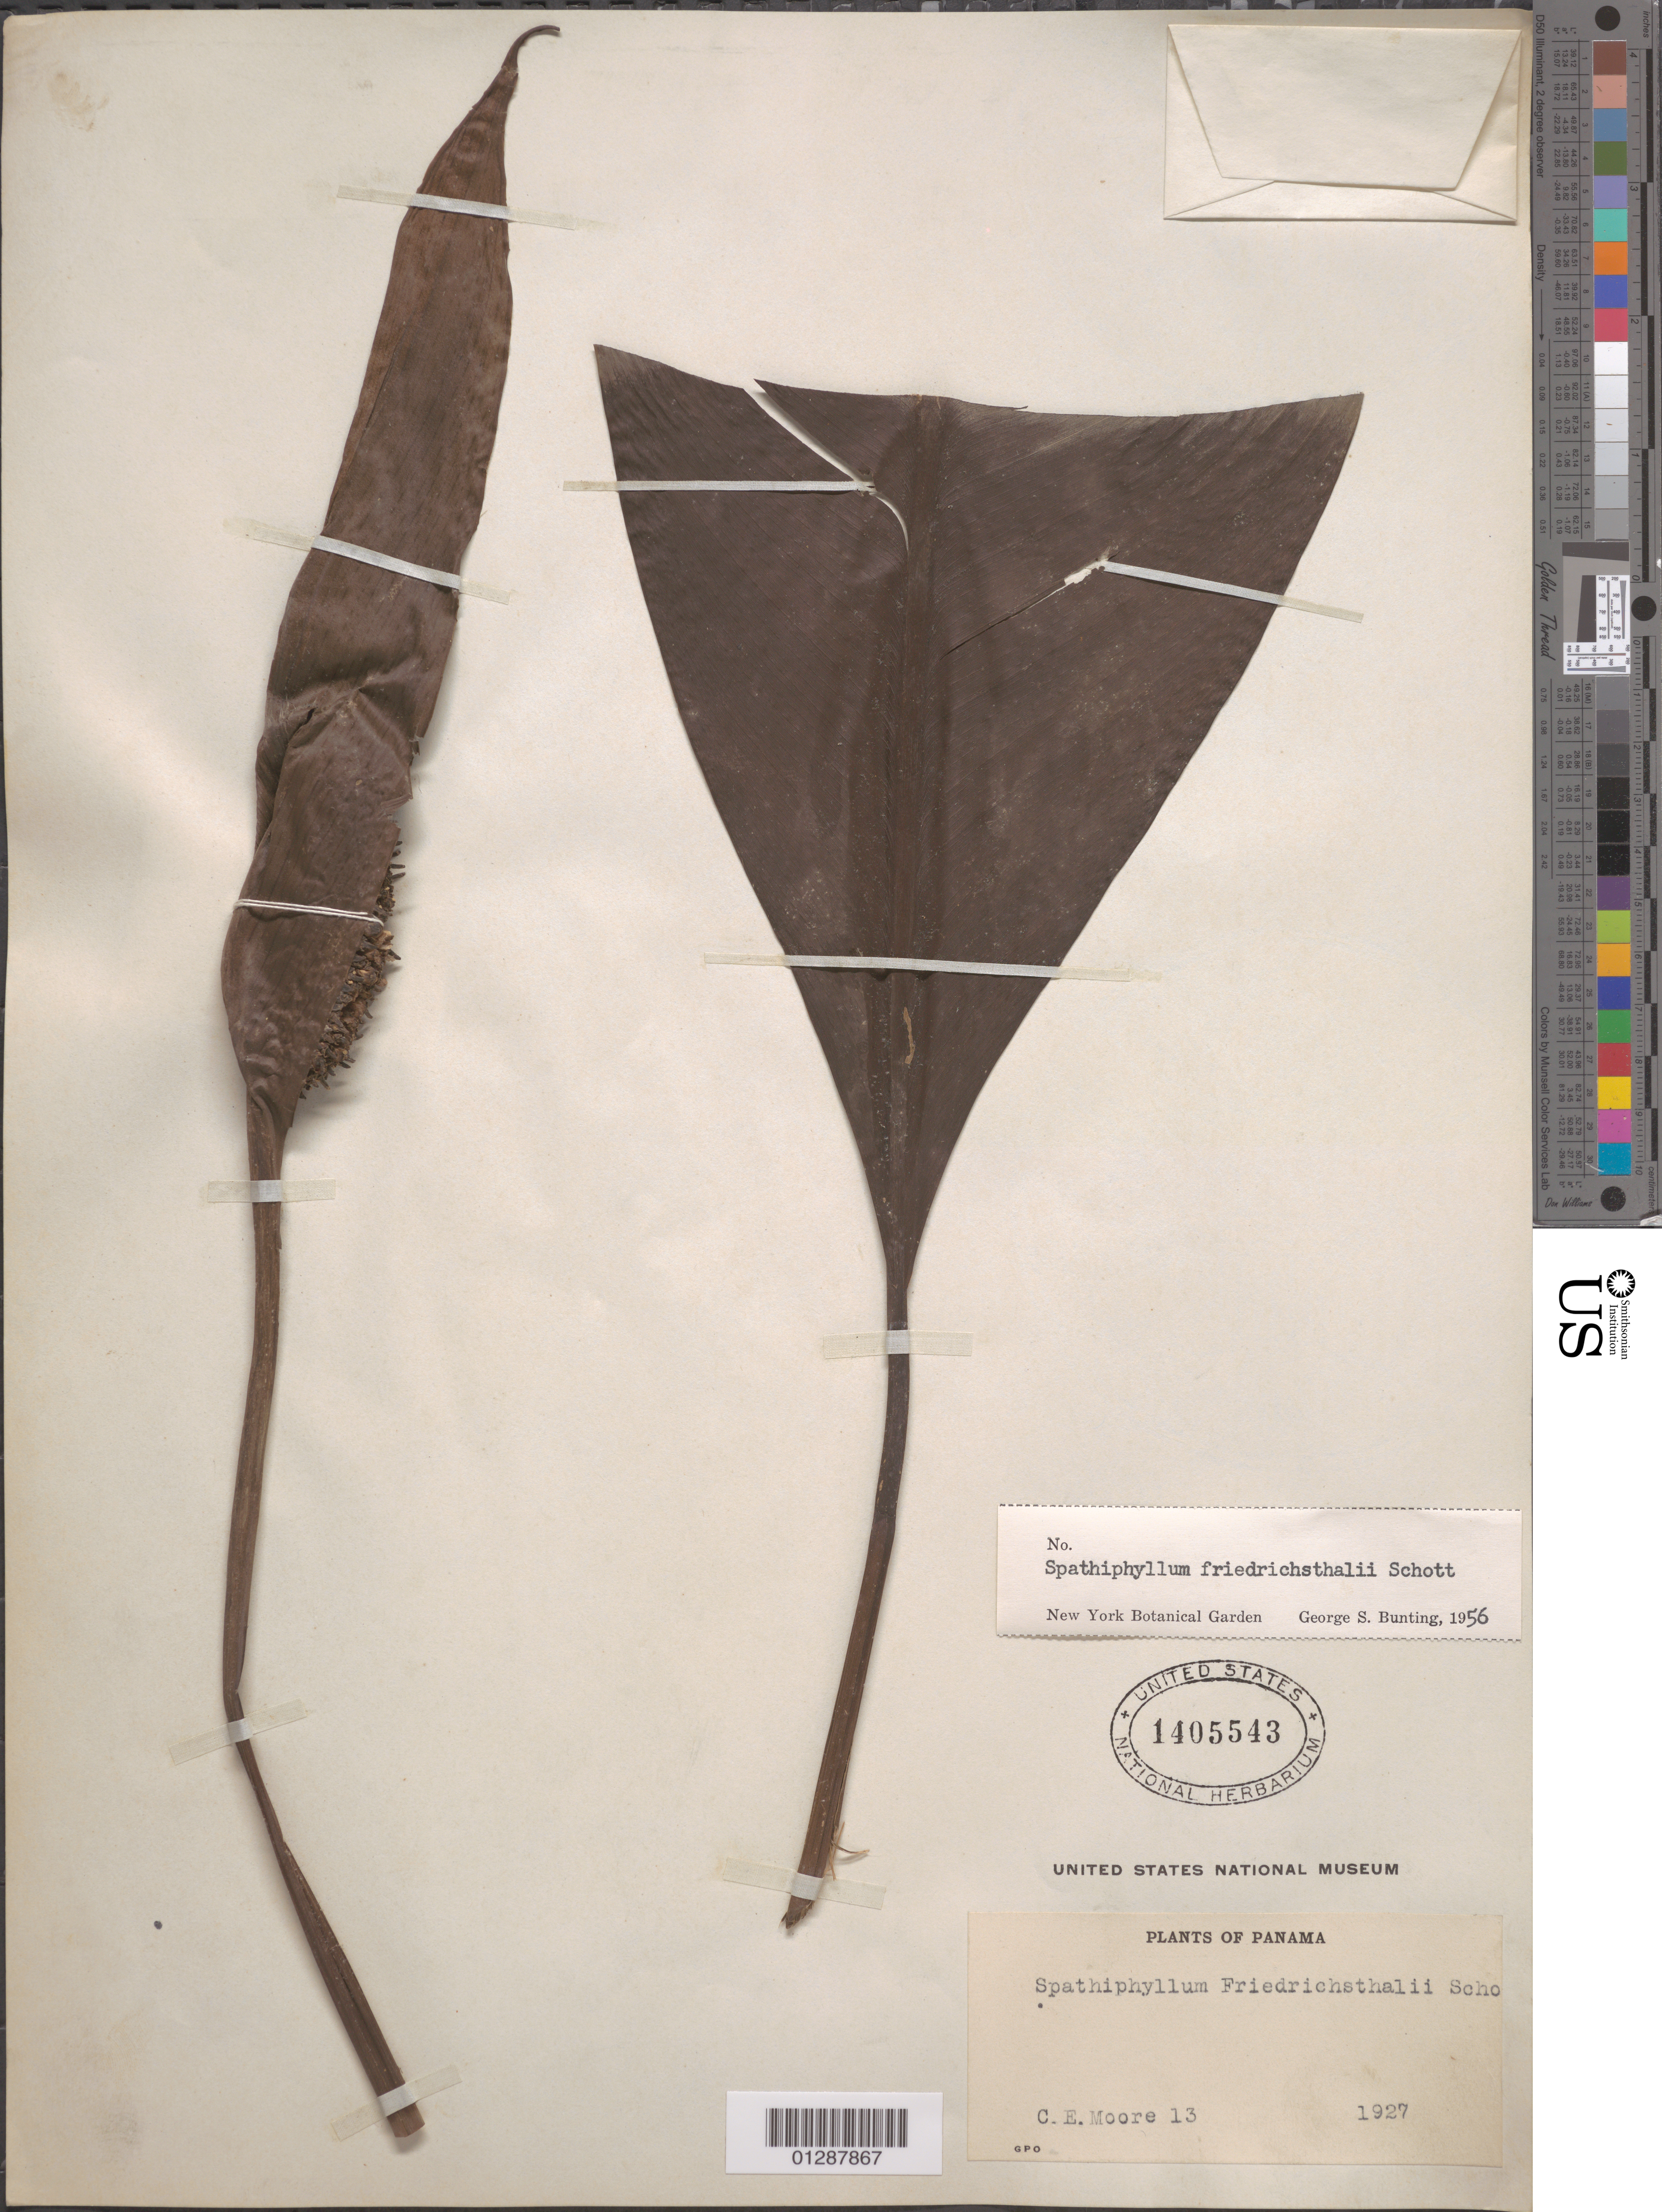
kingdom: Plantae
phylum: Tracheophyta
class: Liliopsida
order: Alismatales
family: Araceae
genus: Spathiphyllum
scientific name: Spathiphyllum friedrichsthalii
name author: Schott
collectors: C. Moore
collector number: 13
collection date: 1927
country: Panama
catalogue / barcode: US 1405543